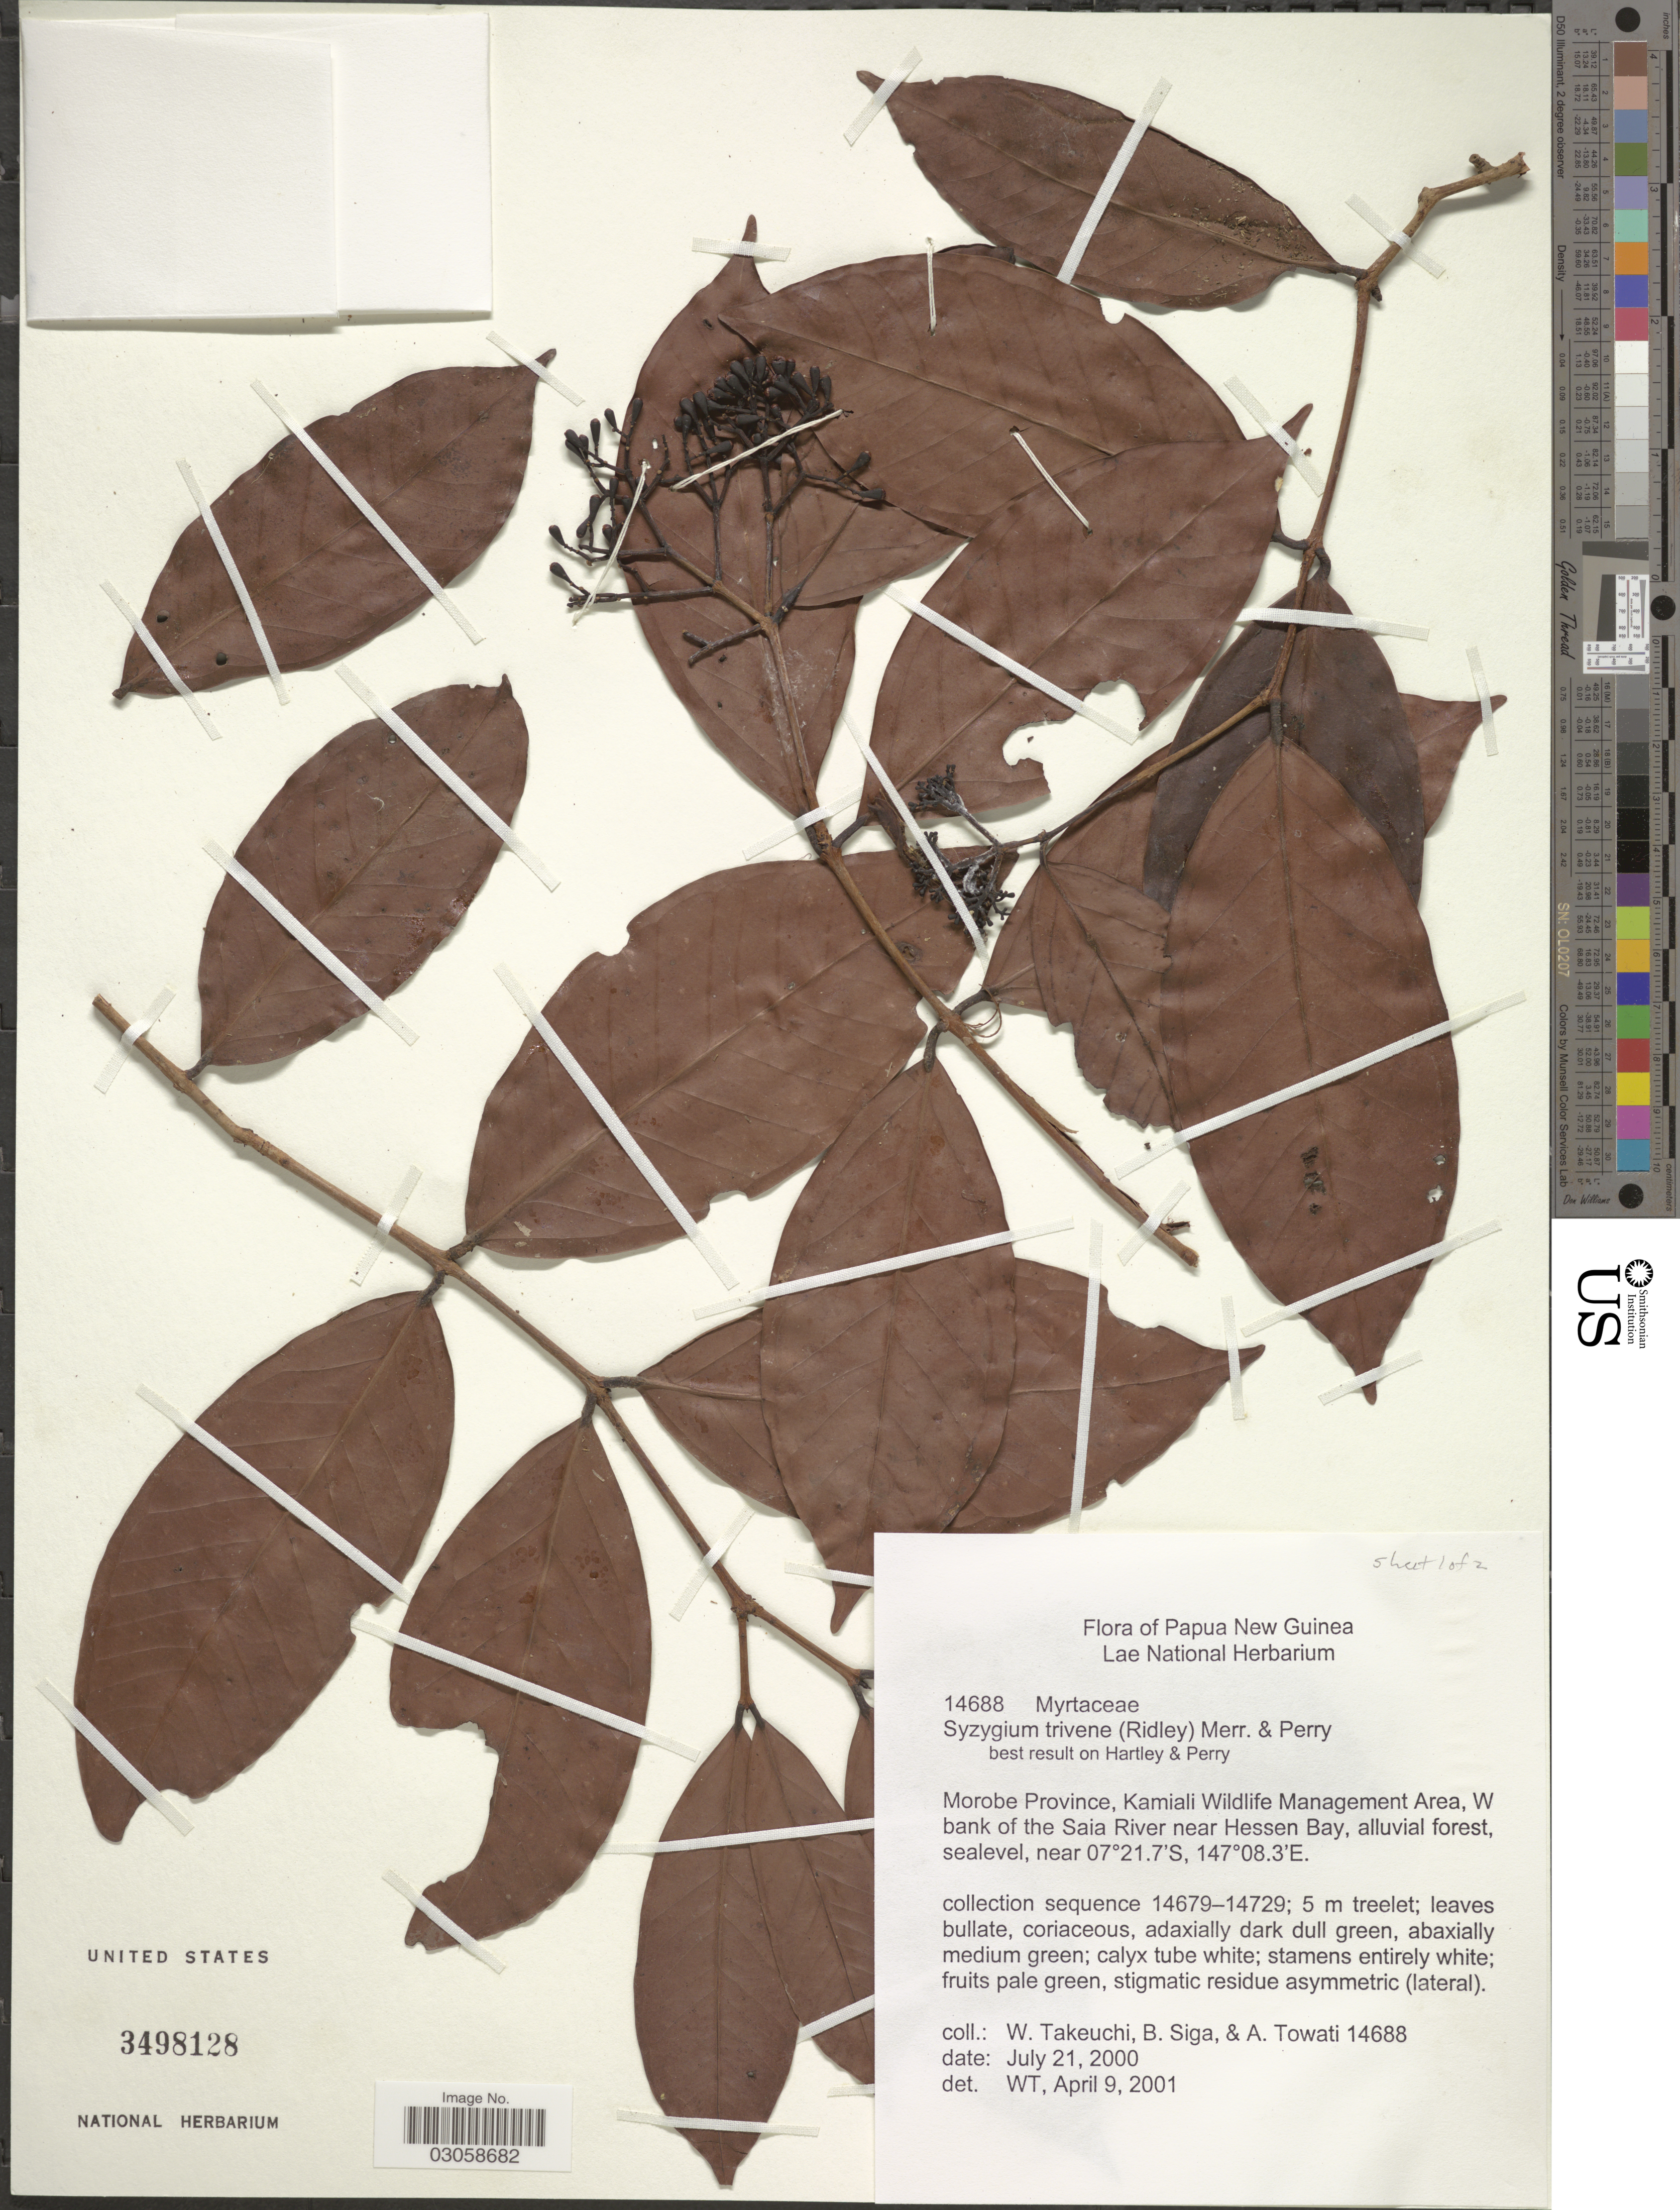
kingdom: Plantae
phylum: Tracheophyta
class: Magnoliopsida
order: Myrtales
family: Myrtaceae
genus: Syzygium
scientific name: Syzygium trivene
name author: (Ridl.) Merr. & L.M. Perry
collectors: W. Takeuchi, B. Siga & A. Towati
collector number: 14688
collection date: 2000-07-21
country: Papua New Guinea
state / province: Morobe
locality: Kamilai Wildlife Management Area, W bank of the Saia River near Hessen Bay, alluvial forest.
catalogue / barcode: US 3498128